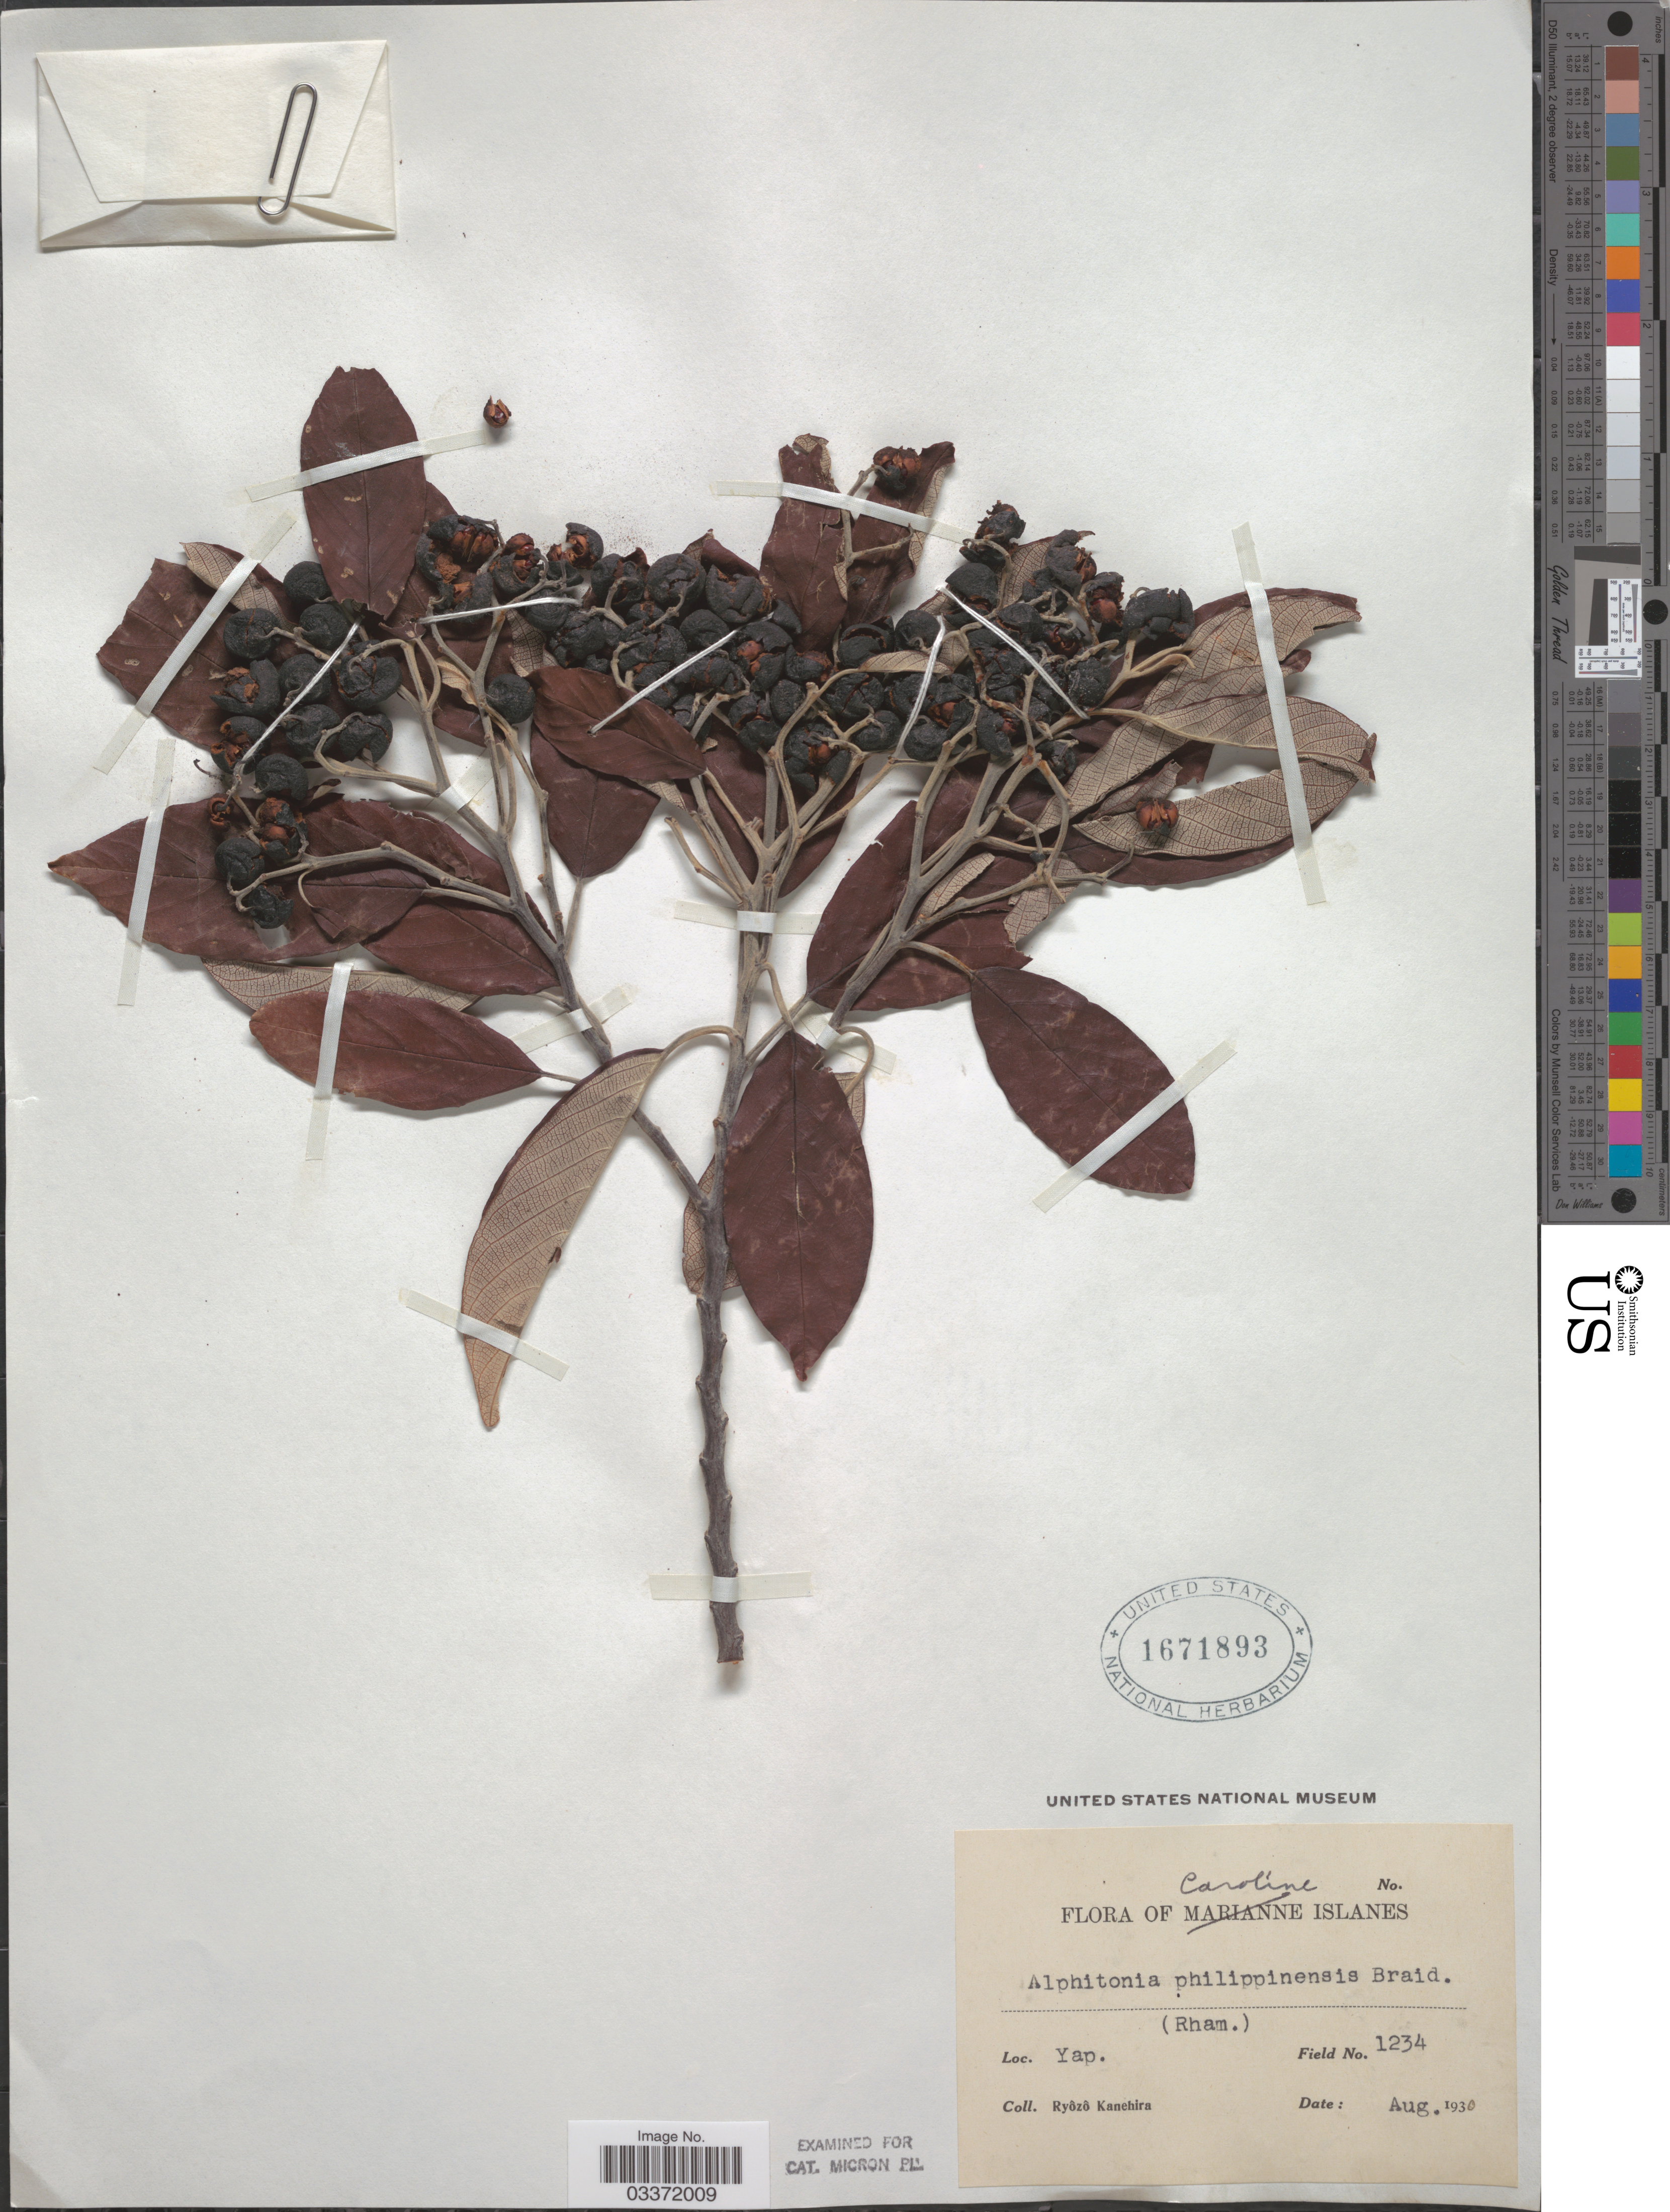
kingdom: Plantae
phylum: Tracheophyta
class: Magnoliopsida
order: Rosales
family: Rhamnaceae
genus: Alphitonia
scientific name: Alphitonia carolinensis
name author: Hosok.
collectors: R. Kanehira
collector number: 1234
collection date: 1930-08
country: Micronesia, Federated States of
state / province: Yap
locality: Caroline Islanes.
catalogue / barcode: US 1671893